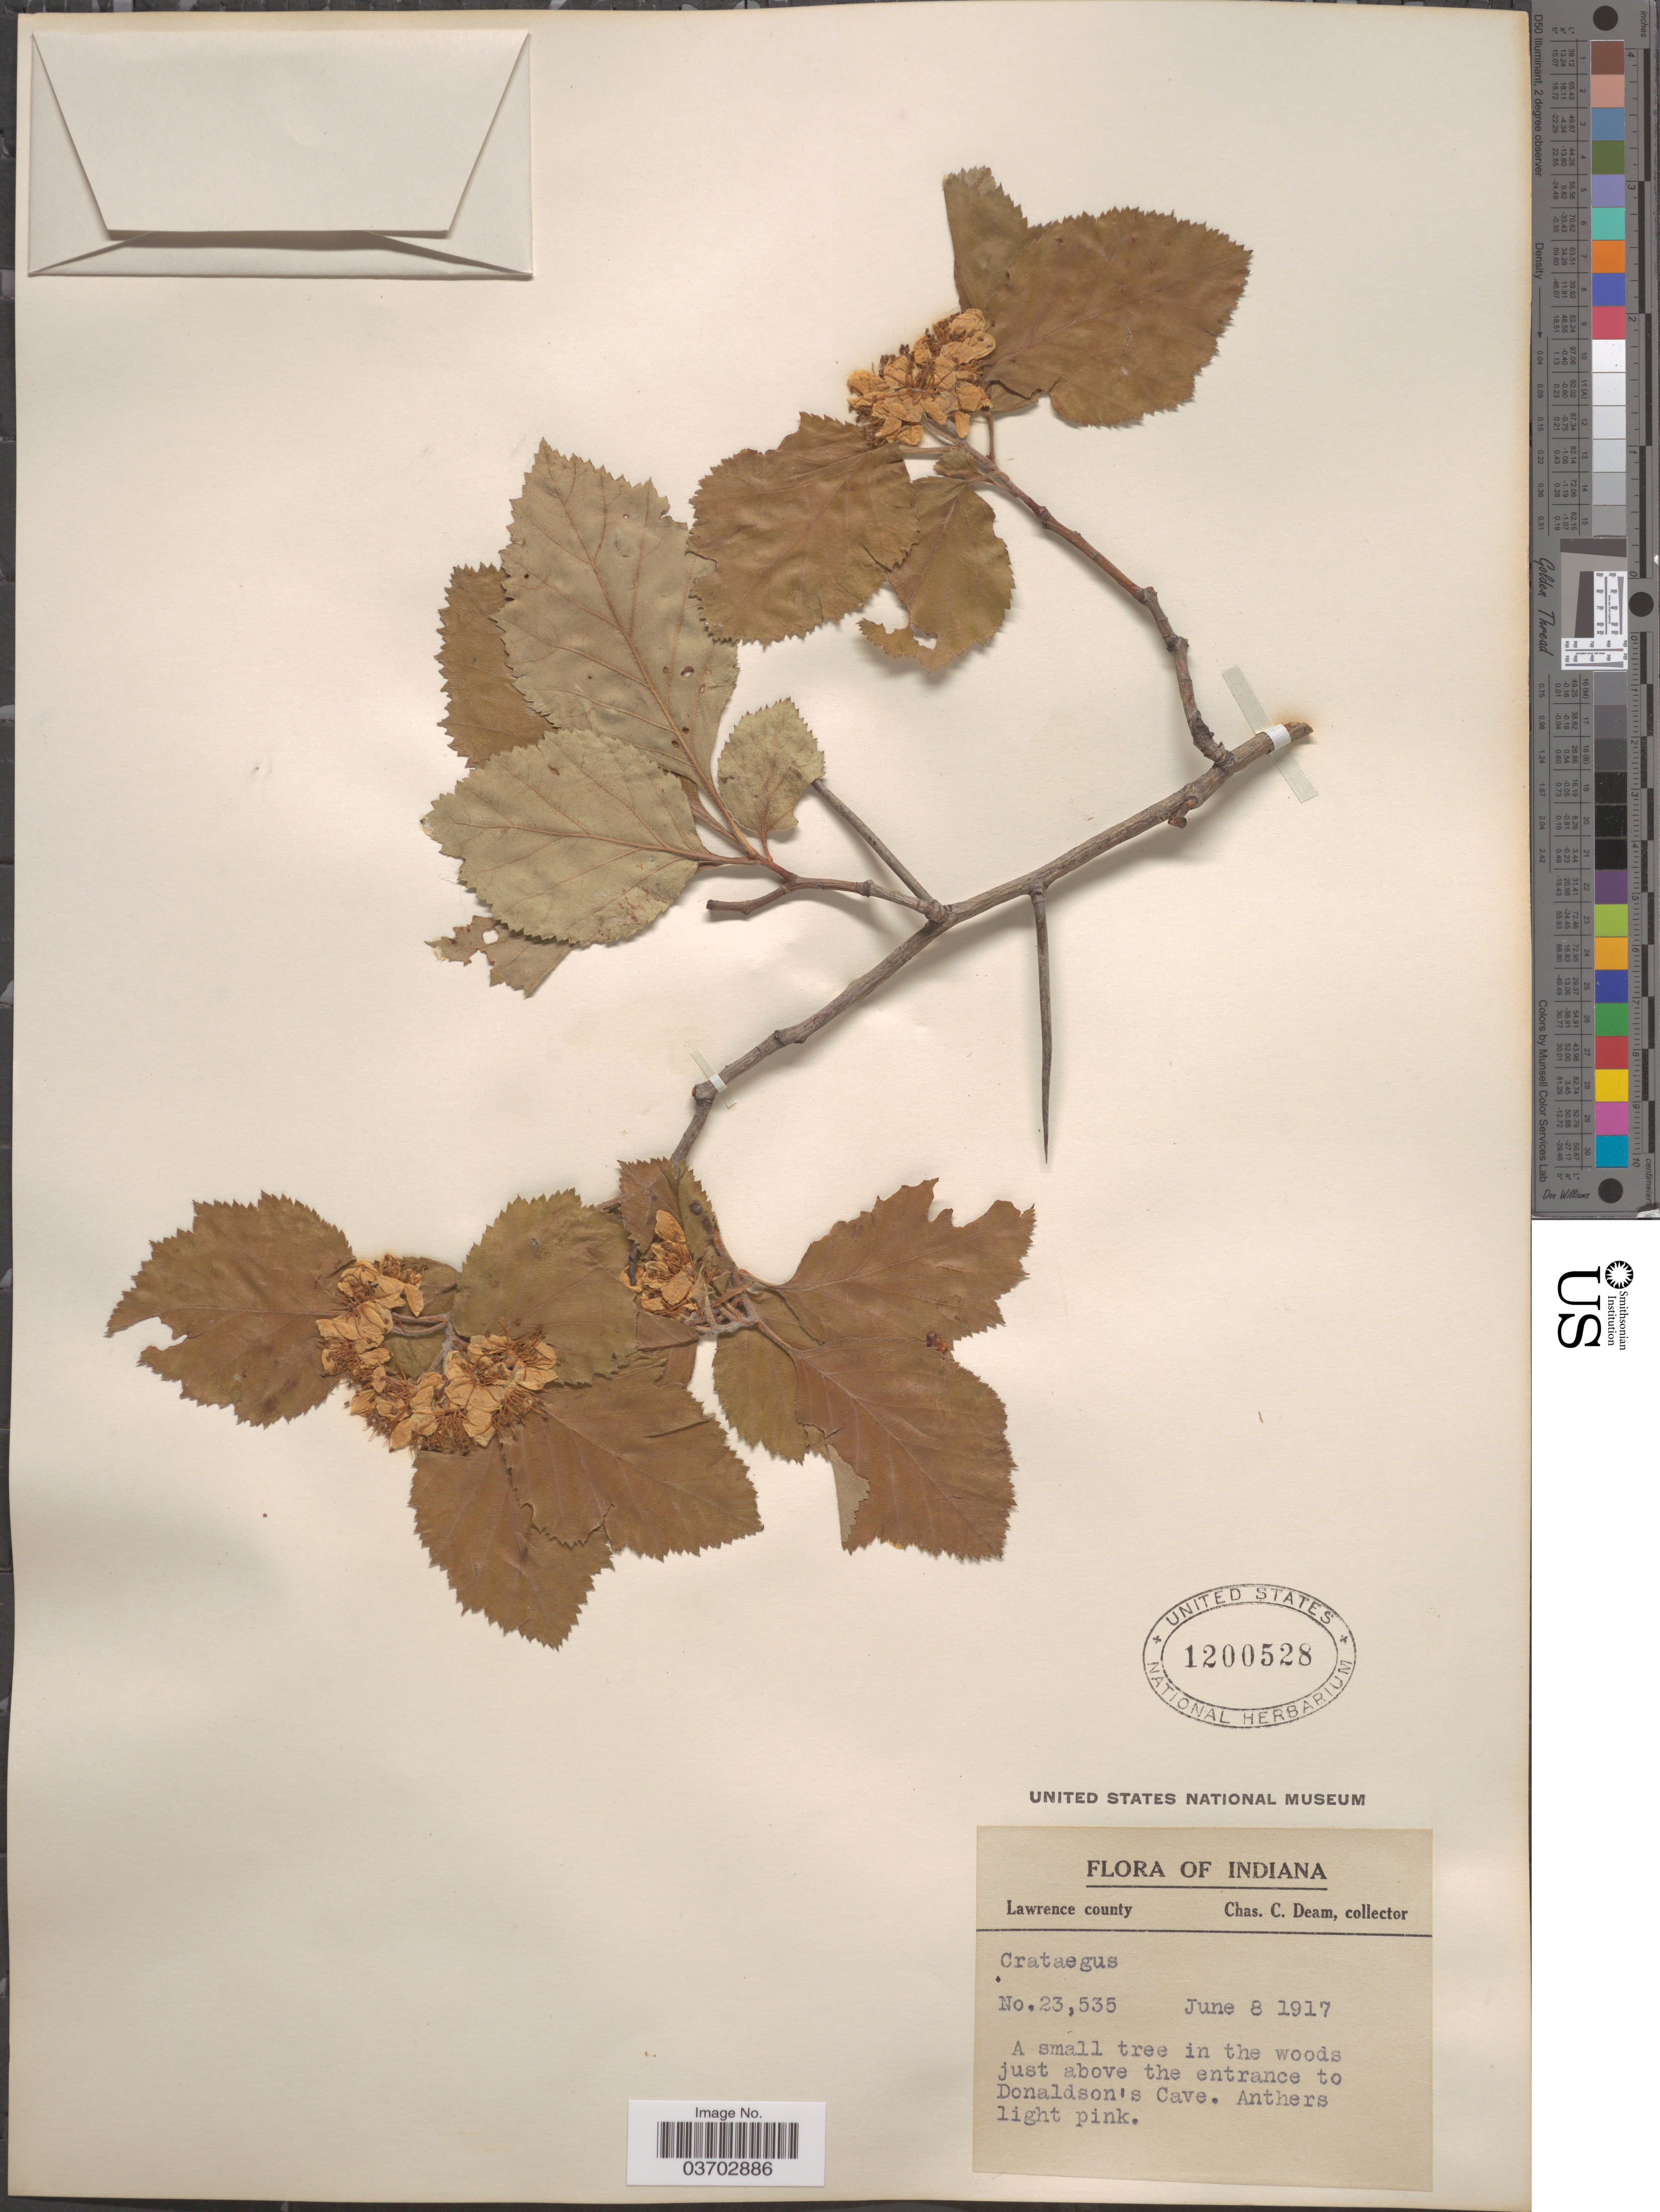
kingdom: Plantae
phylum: Tracheophyta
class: Magnoliopsida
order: Rosales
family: Rosaceae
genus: Crataegus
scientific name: Crataegus sp.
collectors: C. C. Deam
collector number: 23535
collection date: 1917-06-08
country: United States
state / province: Indiana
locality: Lawrence county. A small tree in the woods just above the entrance to Donaldson's Cave.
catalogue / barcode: US 1200528